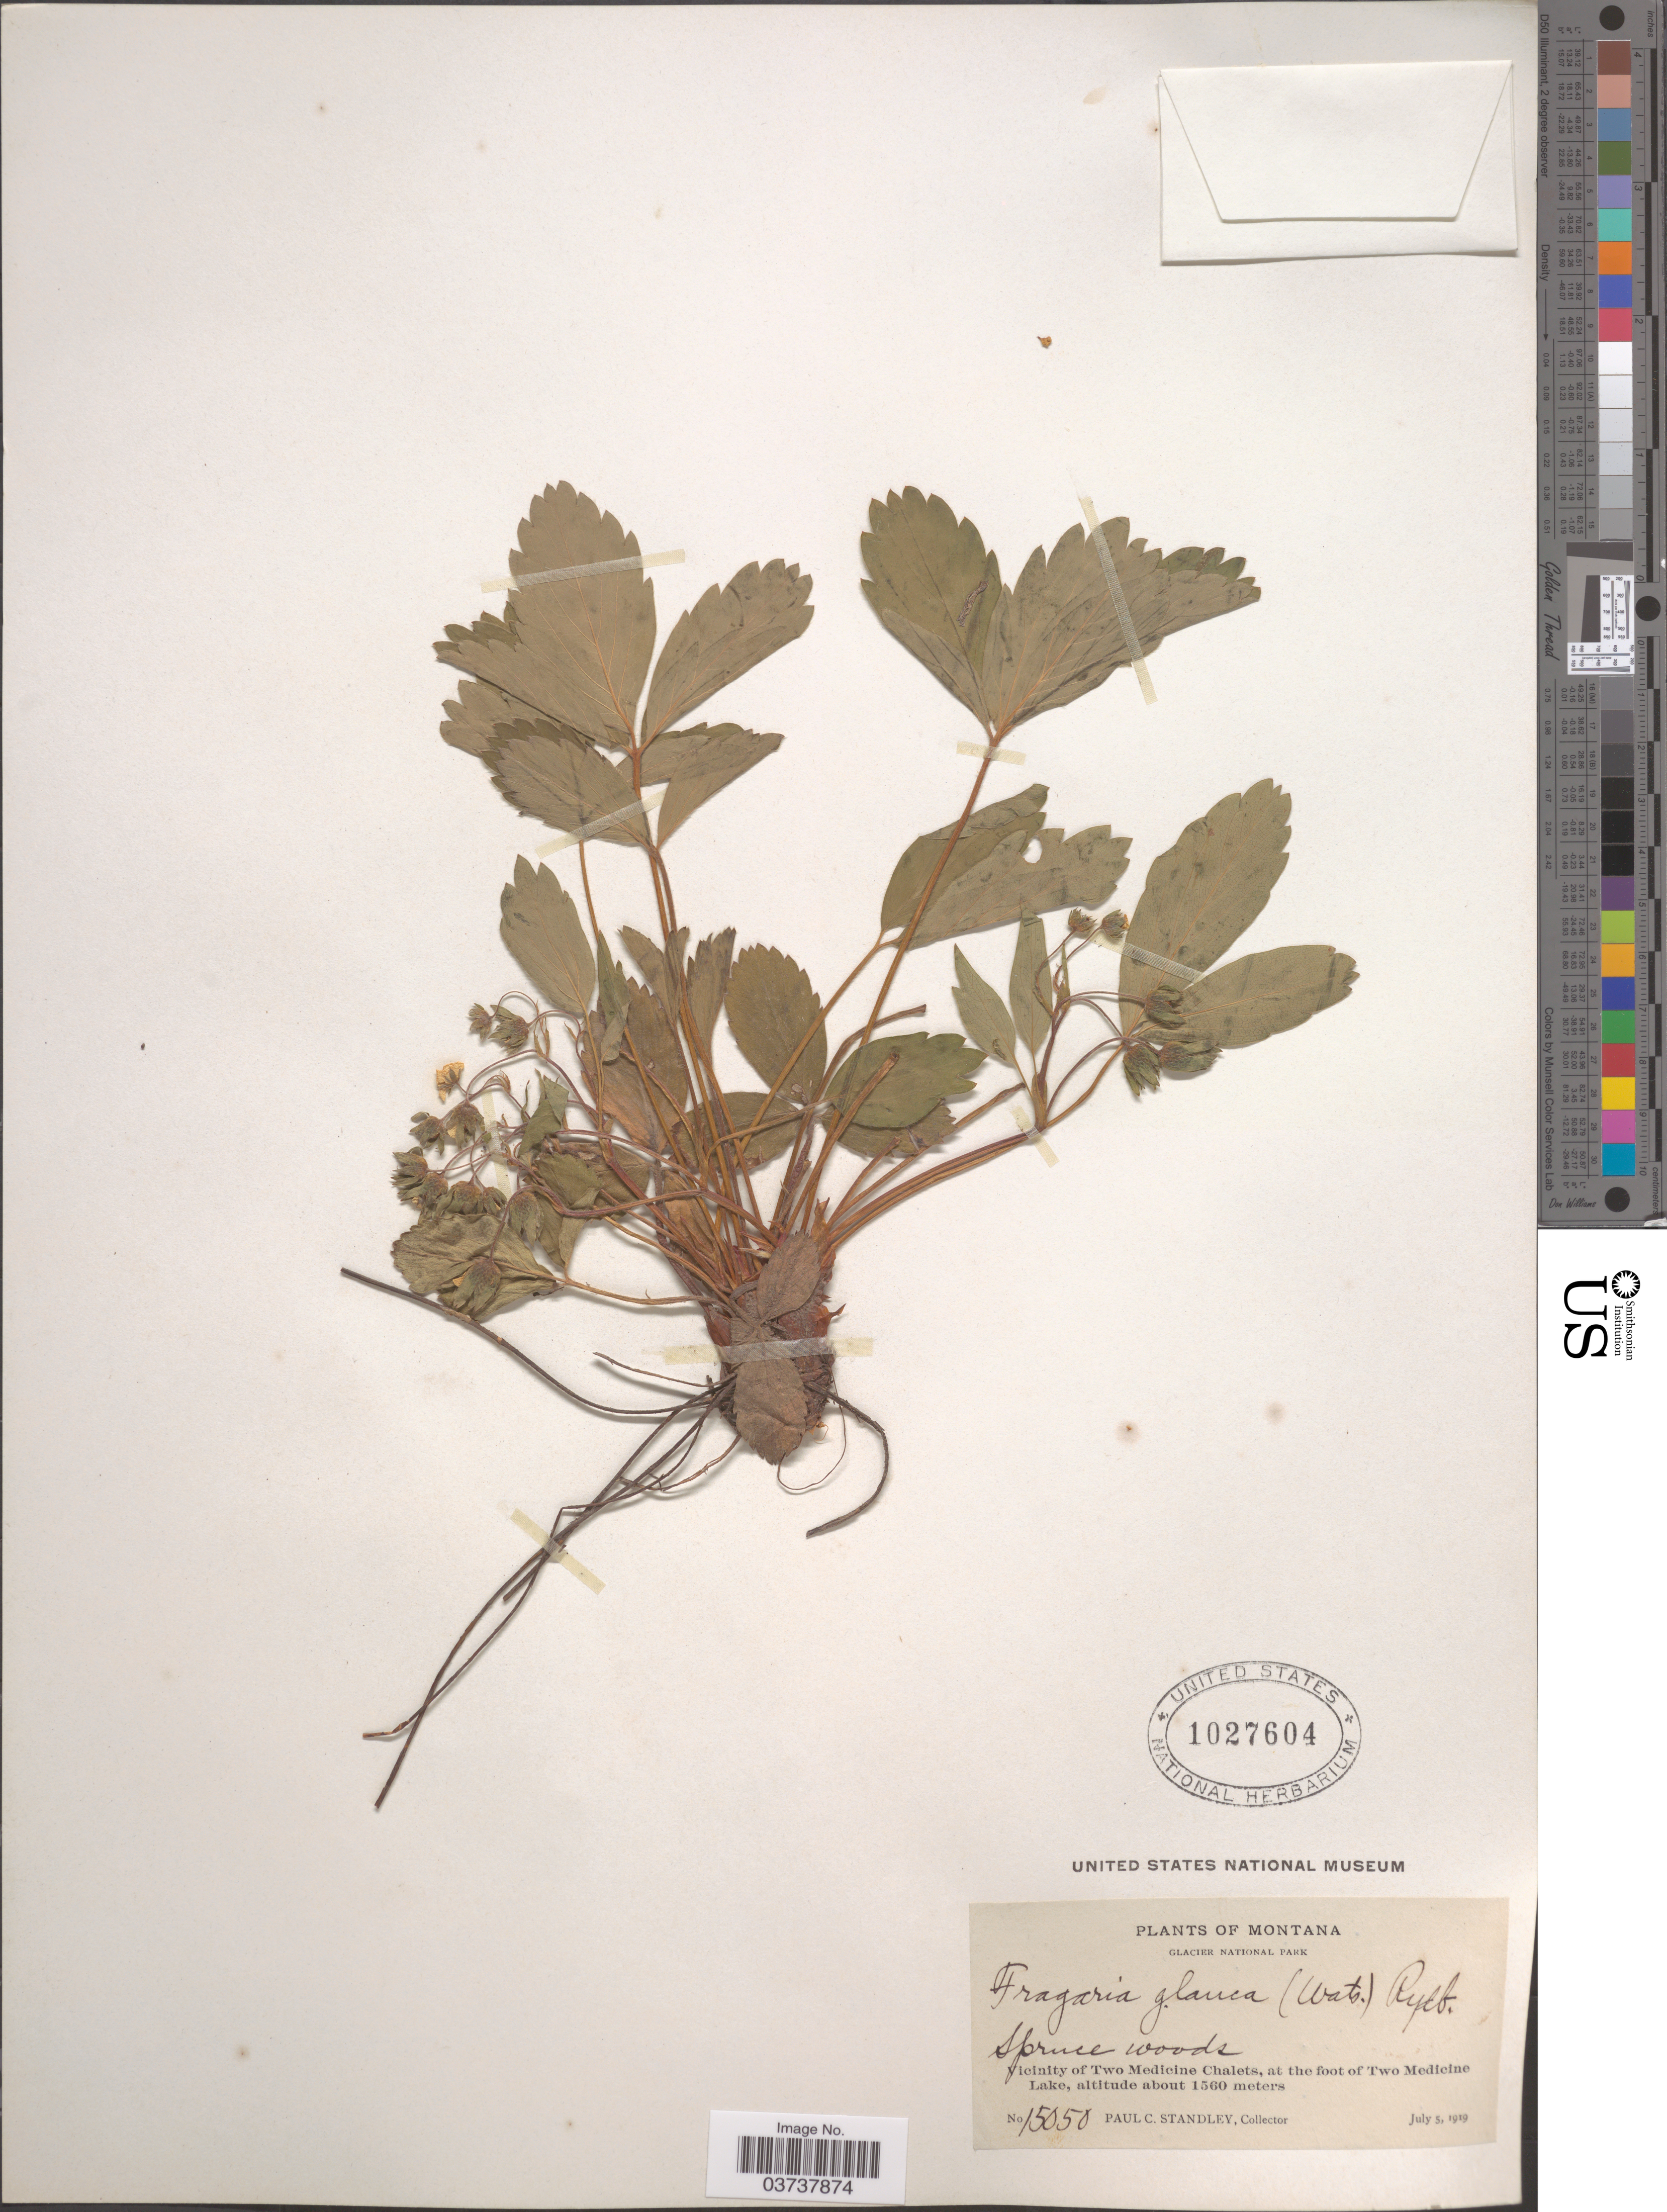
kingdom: Plantae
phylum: Tracheophyta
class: Magnoliopsida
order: Rosales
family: Rosaceae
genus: Fragaria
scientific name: Fragaria virginiana subsp. glauca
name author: (S. Watson) Staudt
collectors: P. C. Standley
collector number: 15050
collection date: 1919-07-05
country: United States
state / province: Montana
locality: Glacier National Park. Vicinity of Two Medicine Chalets, at the foot of Two Medicine Lake.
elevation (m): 1560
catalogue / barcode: US 1027604